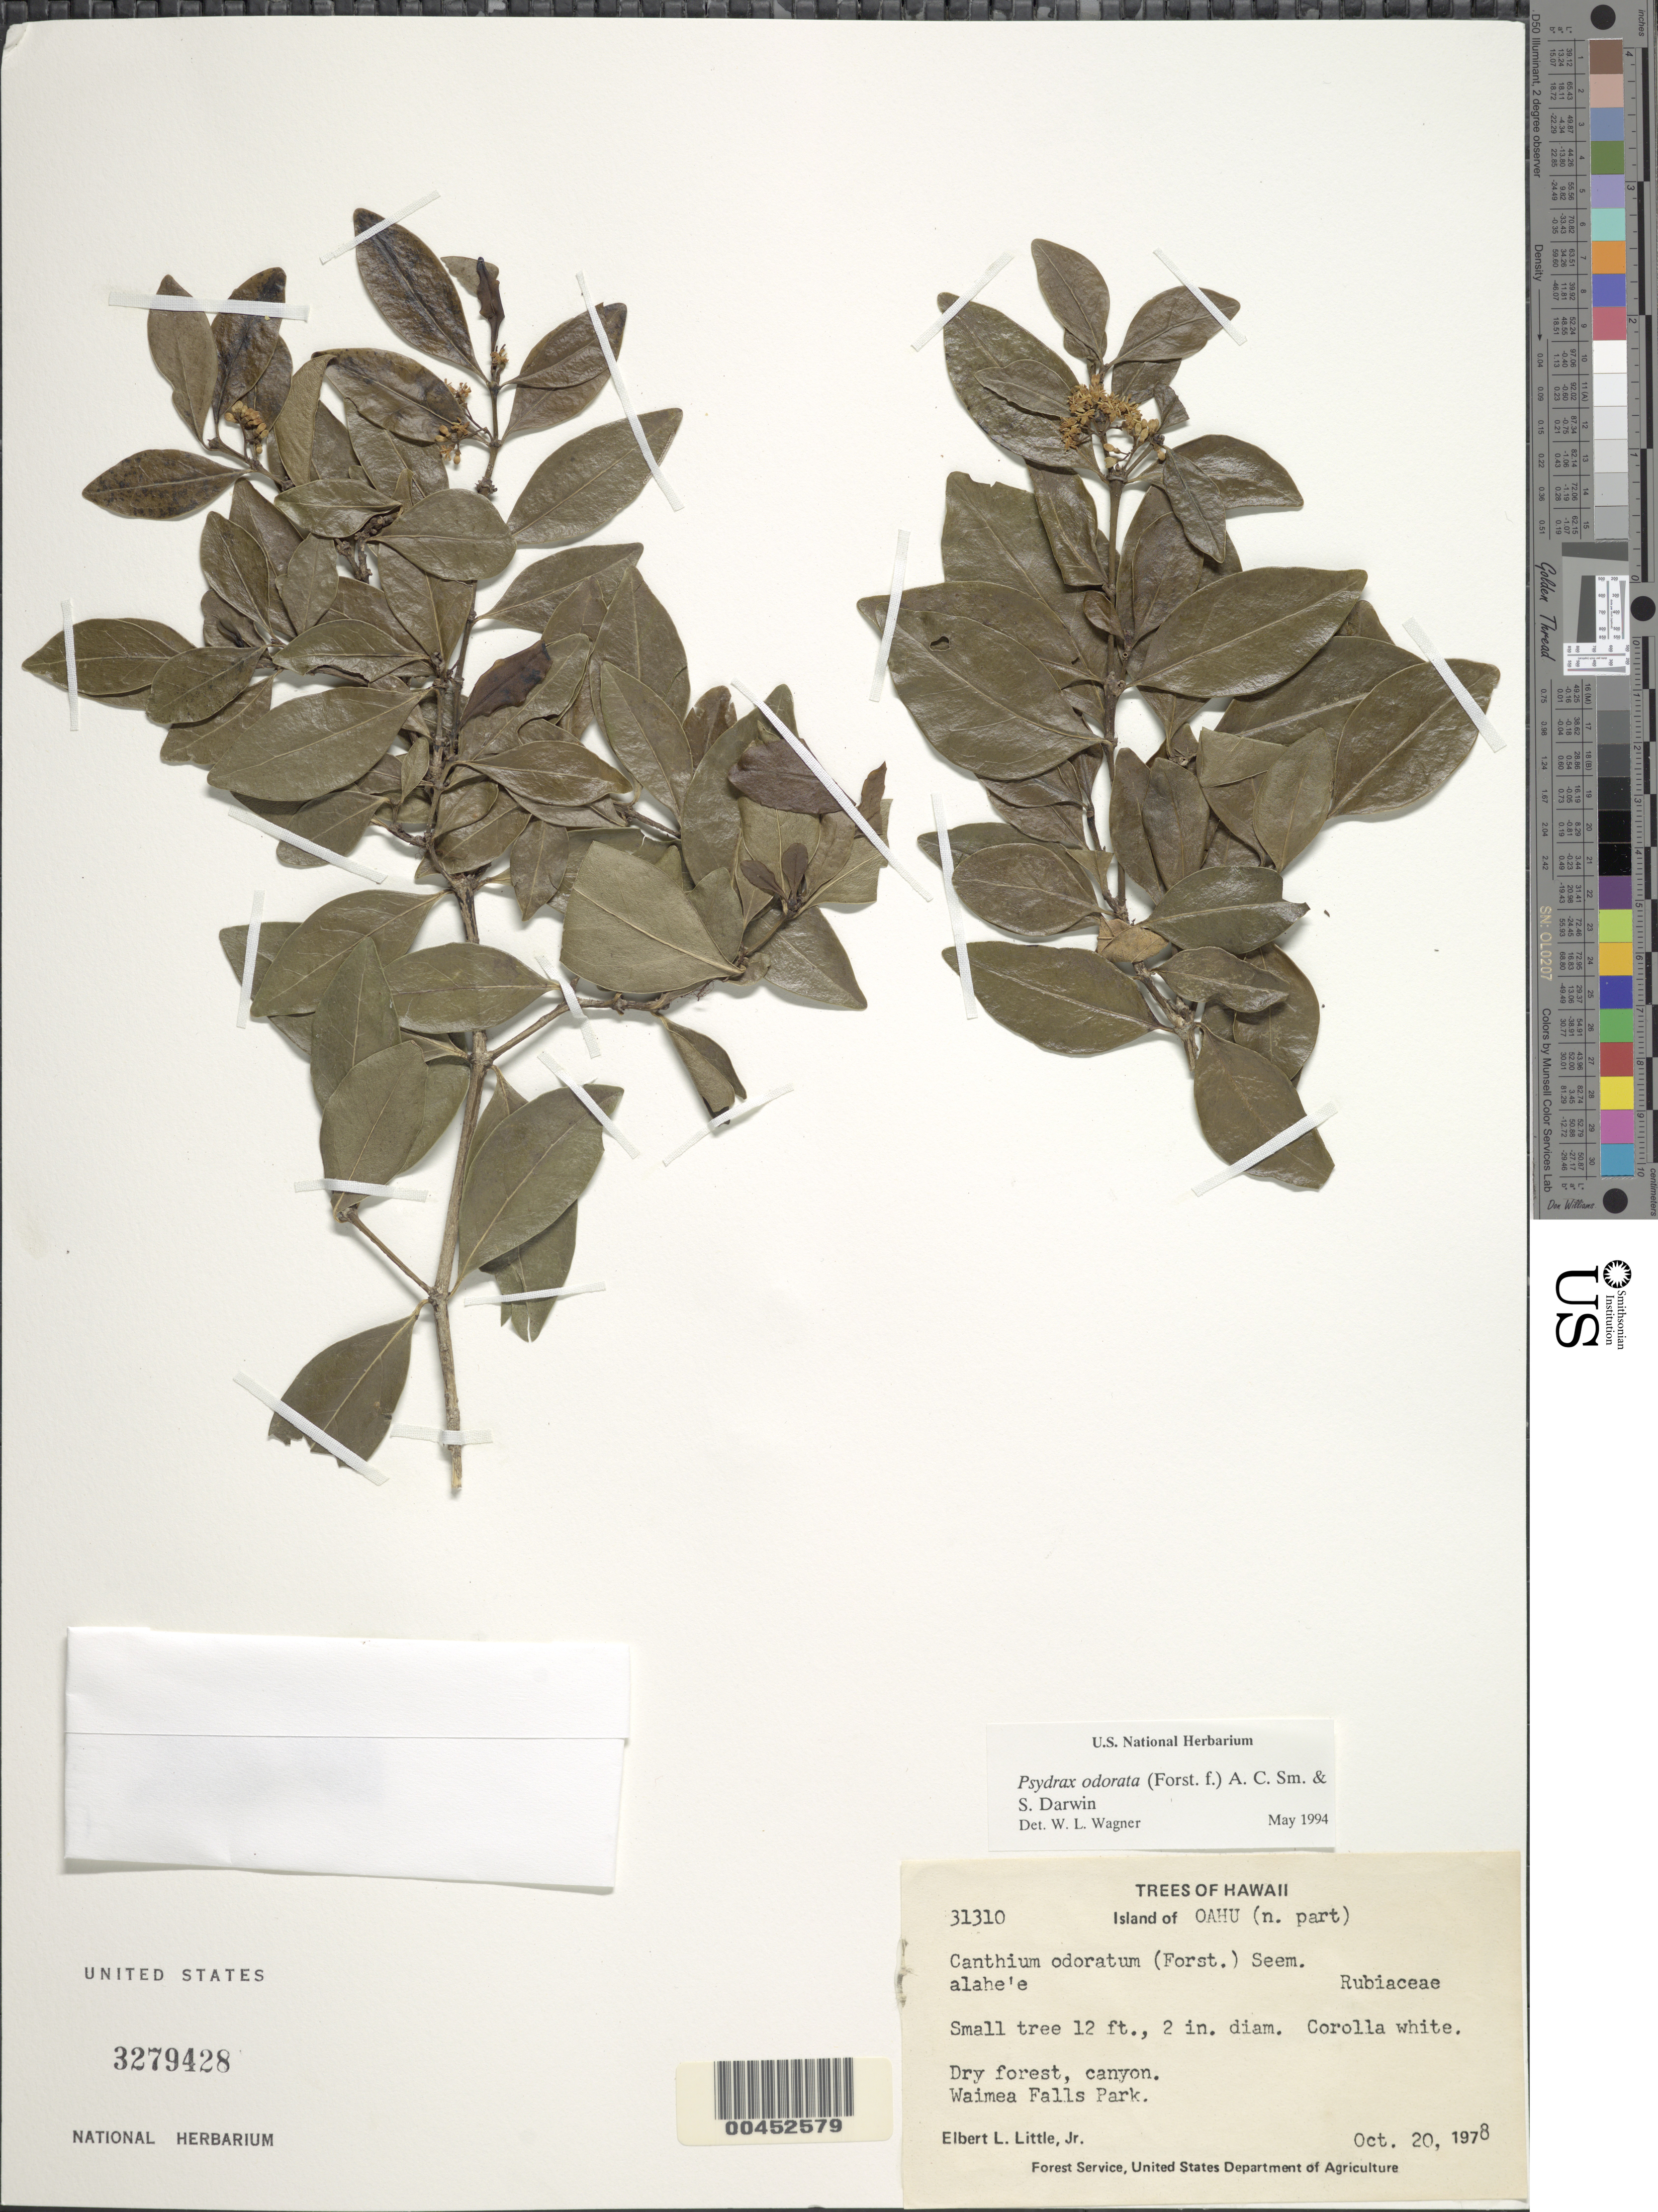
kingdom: Plantae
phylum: Tracheophyta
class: Magnoliopsida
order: Gentianales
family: Rubiaceae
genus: Psydrax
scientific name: Psydrax odorata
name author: (G. Forst.) A.C. Sm. & S.P. Darwin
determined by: Wagner, W. L., (BOT), Smithsonian Institution - National Museum of Natural History (UNITED STATES)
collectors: E. L. Little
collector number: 31310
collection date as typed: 20 Oct 1978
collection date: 1978-10-20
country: United States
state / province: Hawaii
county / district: Honolulu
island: Oahu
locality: N part of Oahu, Waimea Falls Park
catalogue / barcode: US 3279428